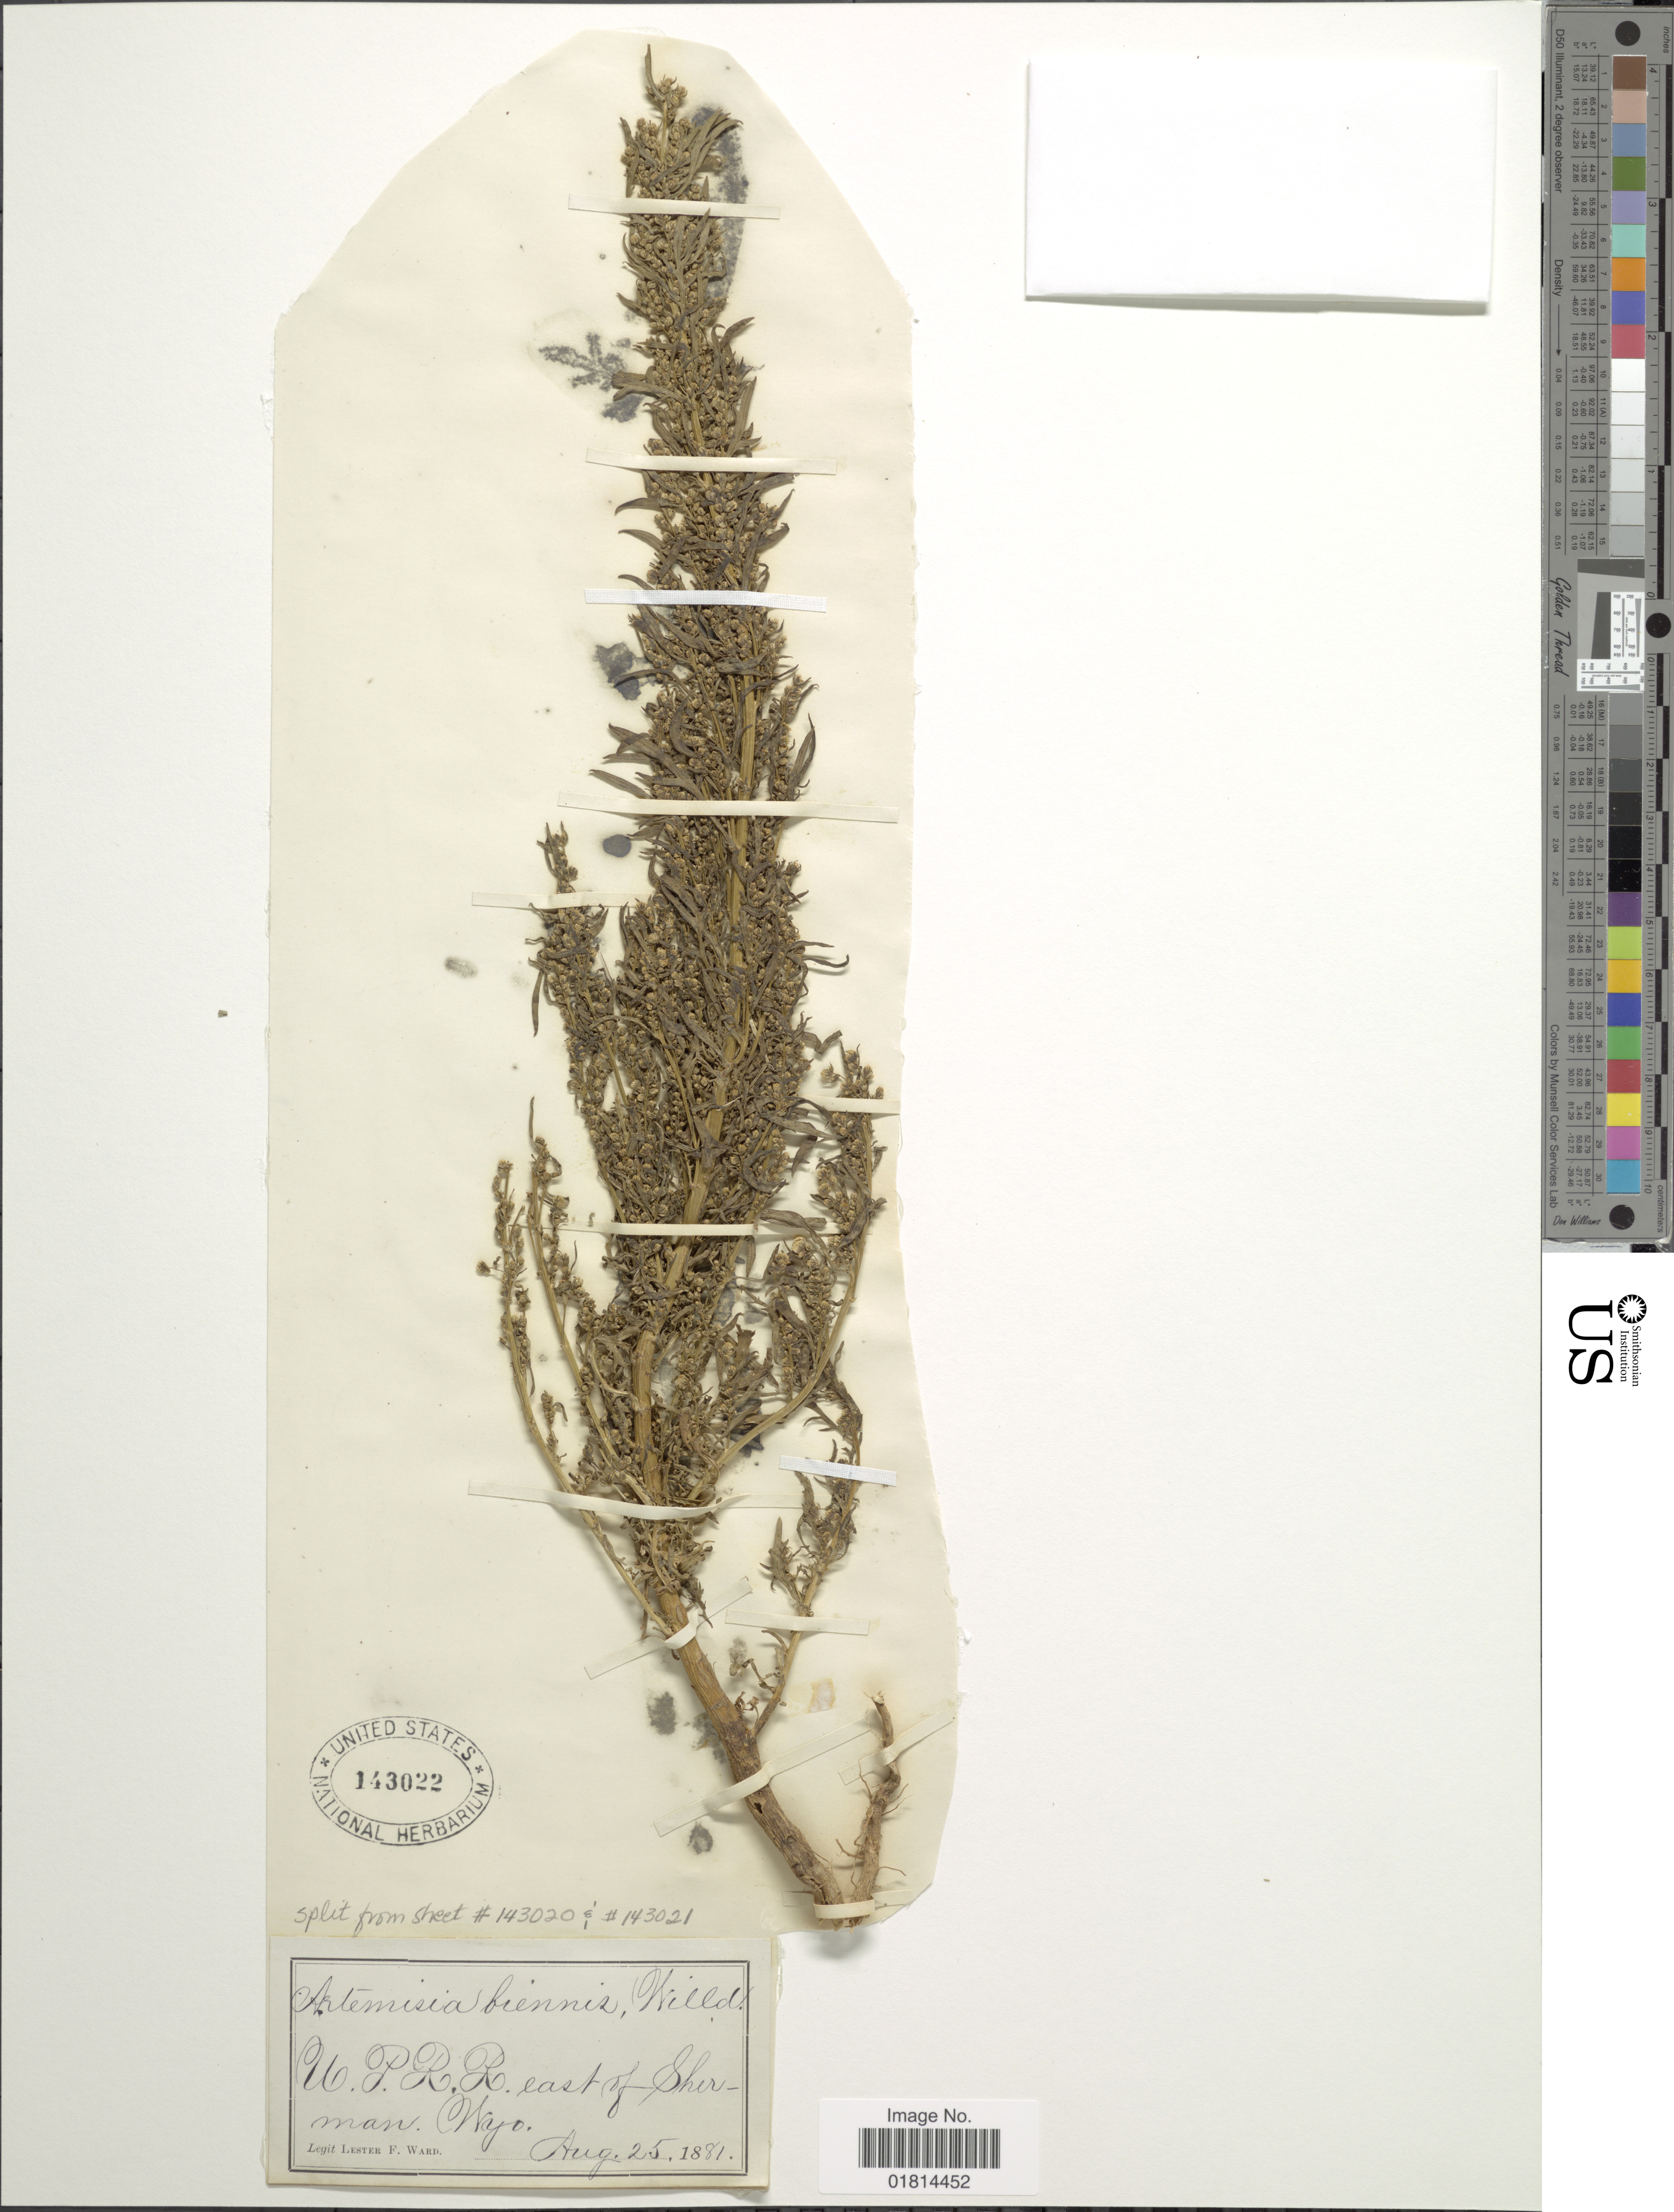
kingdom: Plantae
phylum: Tracheophyta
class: Magnoliopsida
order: Asterales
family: Asteraceae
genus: Artemisia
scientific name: Artemisia biennis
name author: Willd.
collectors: L. F. Ward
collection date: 1881-08-25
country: United States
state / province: Wyoming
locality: U. P.R.R. east of Sherman, Wyo.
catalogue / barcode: US 143022